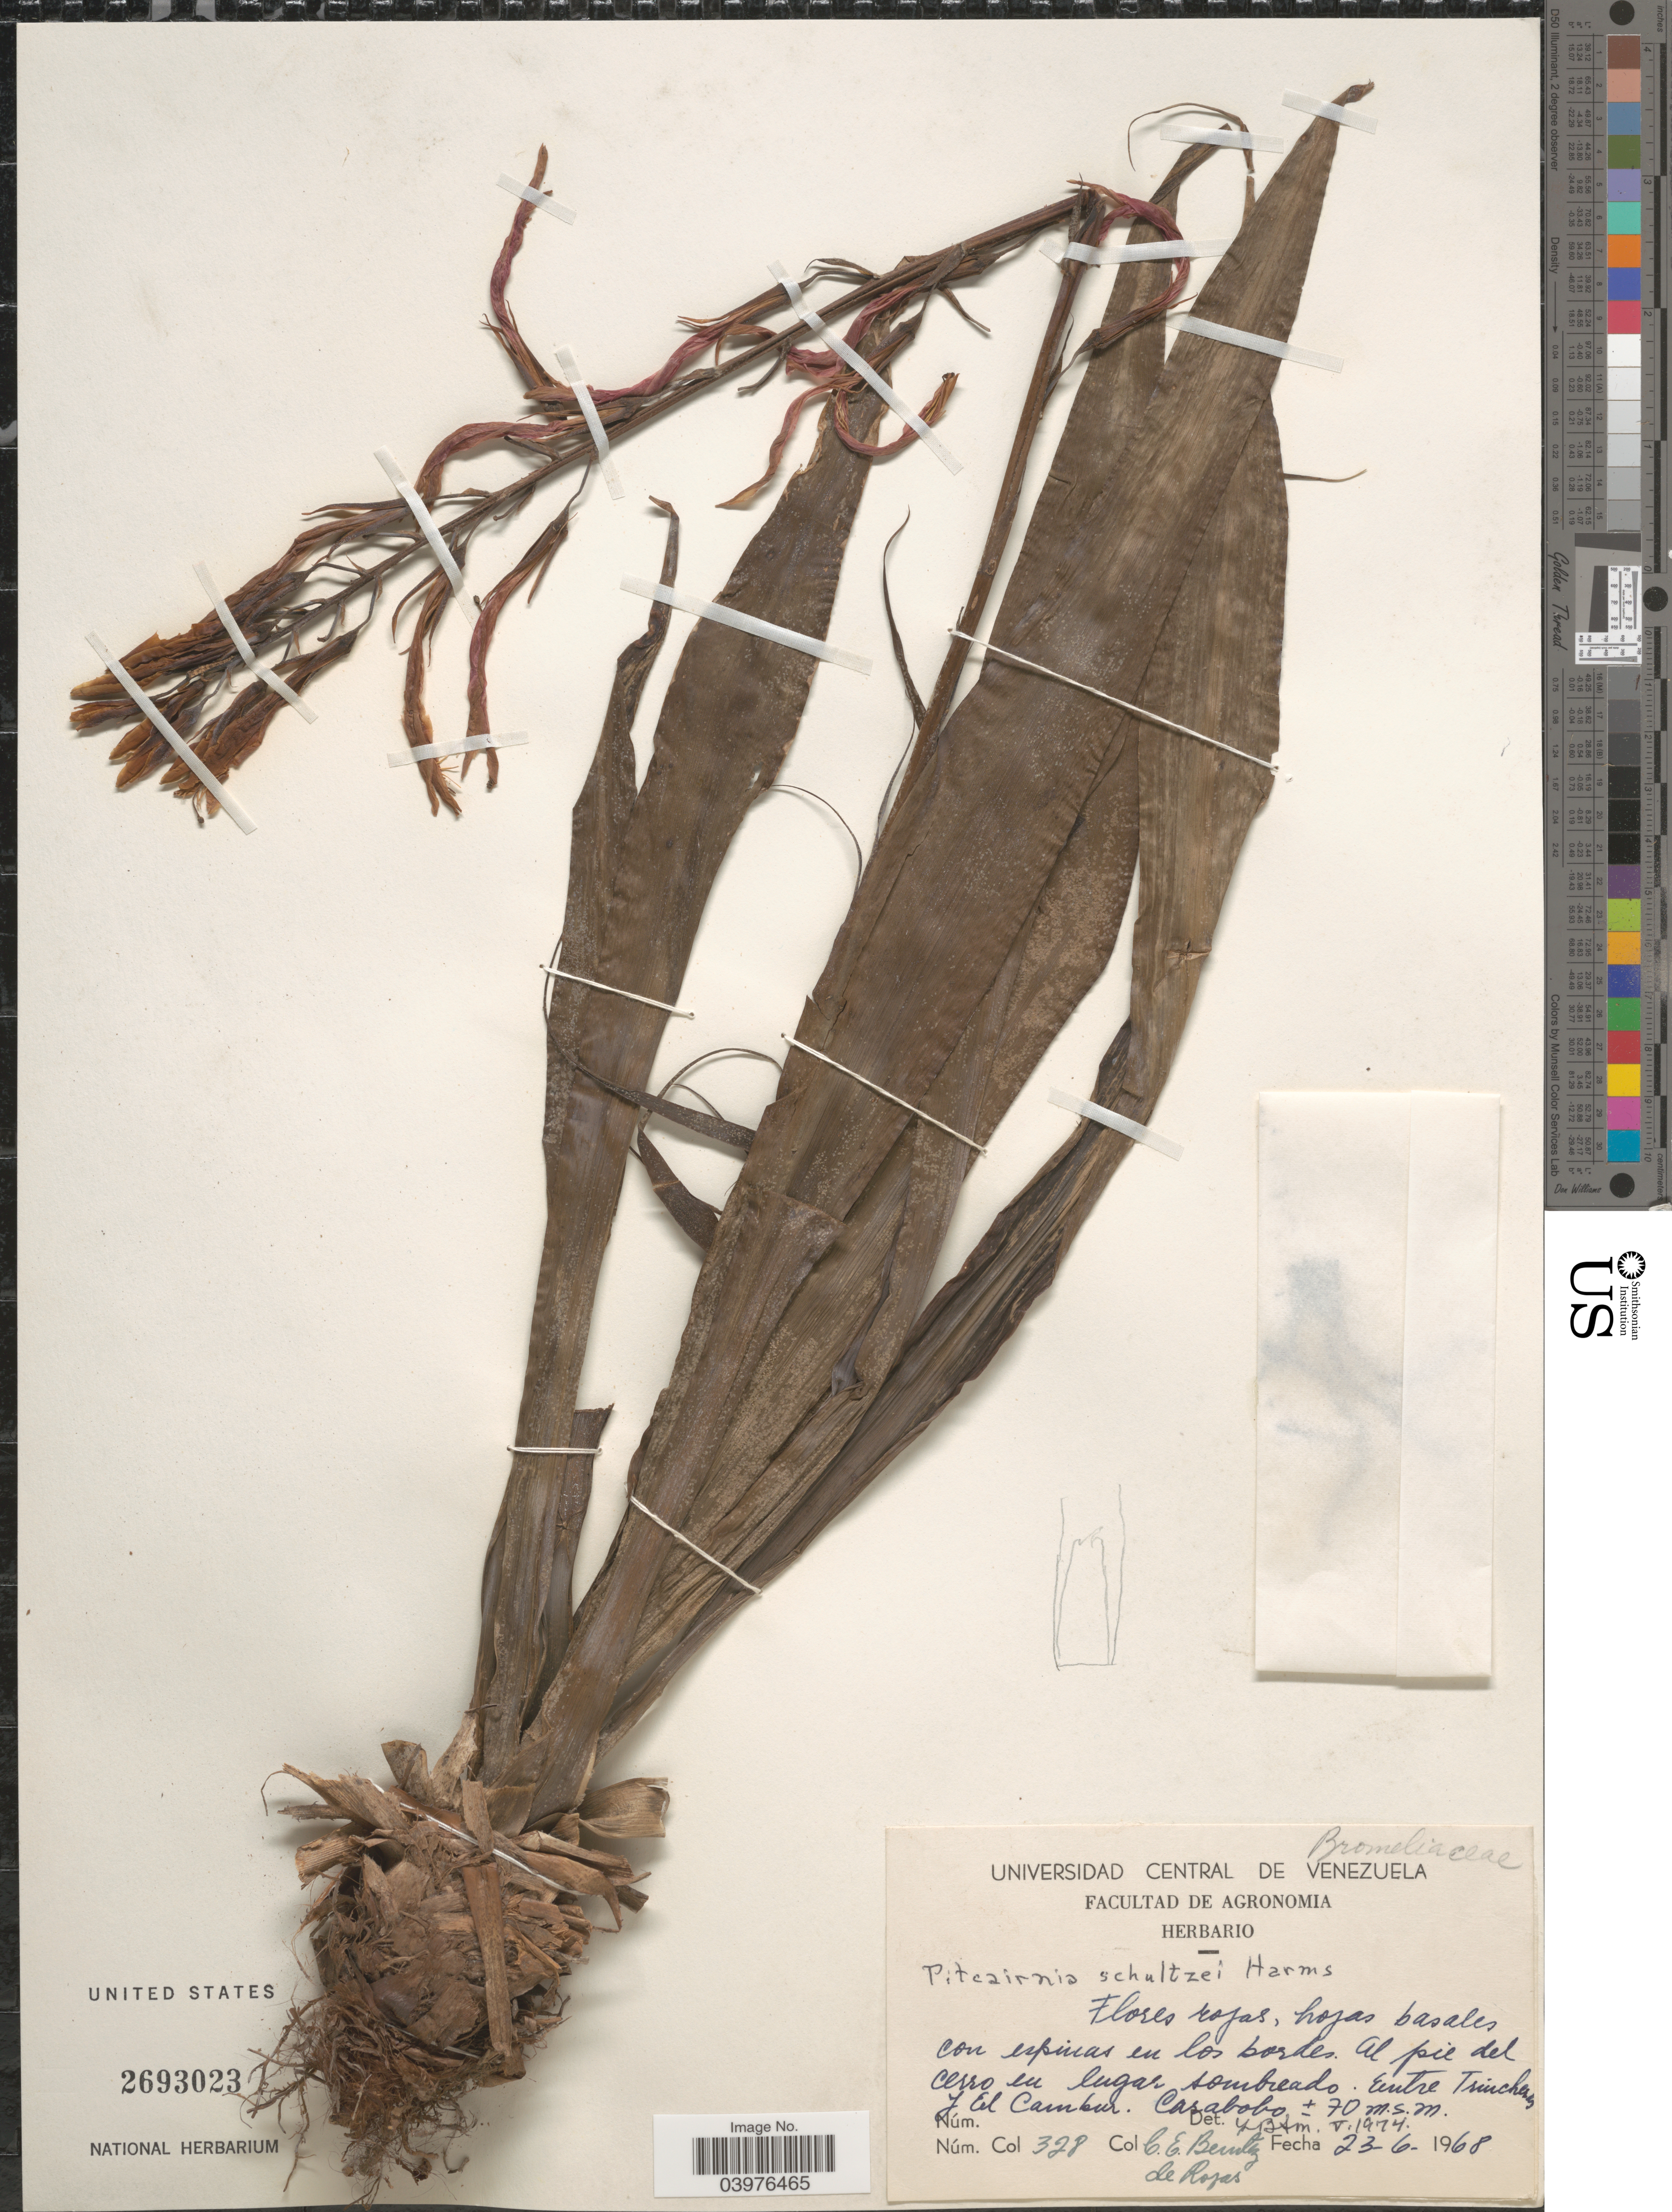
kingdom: Plantae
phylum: Tracheophyta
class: Liliopsida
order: Poales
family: Bromeliaceae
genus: Pitcairnia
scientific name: Pitcairnia schultzei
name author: Harms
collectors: C. E. Benítez de Rojas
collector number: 328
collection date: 1968-06-23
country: Venezuela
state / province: Carabobo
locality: Entre Trincheras y El Cambur.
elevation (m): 70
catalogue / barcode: US 2693023